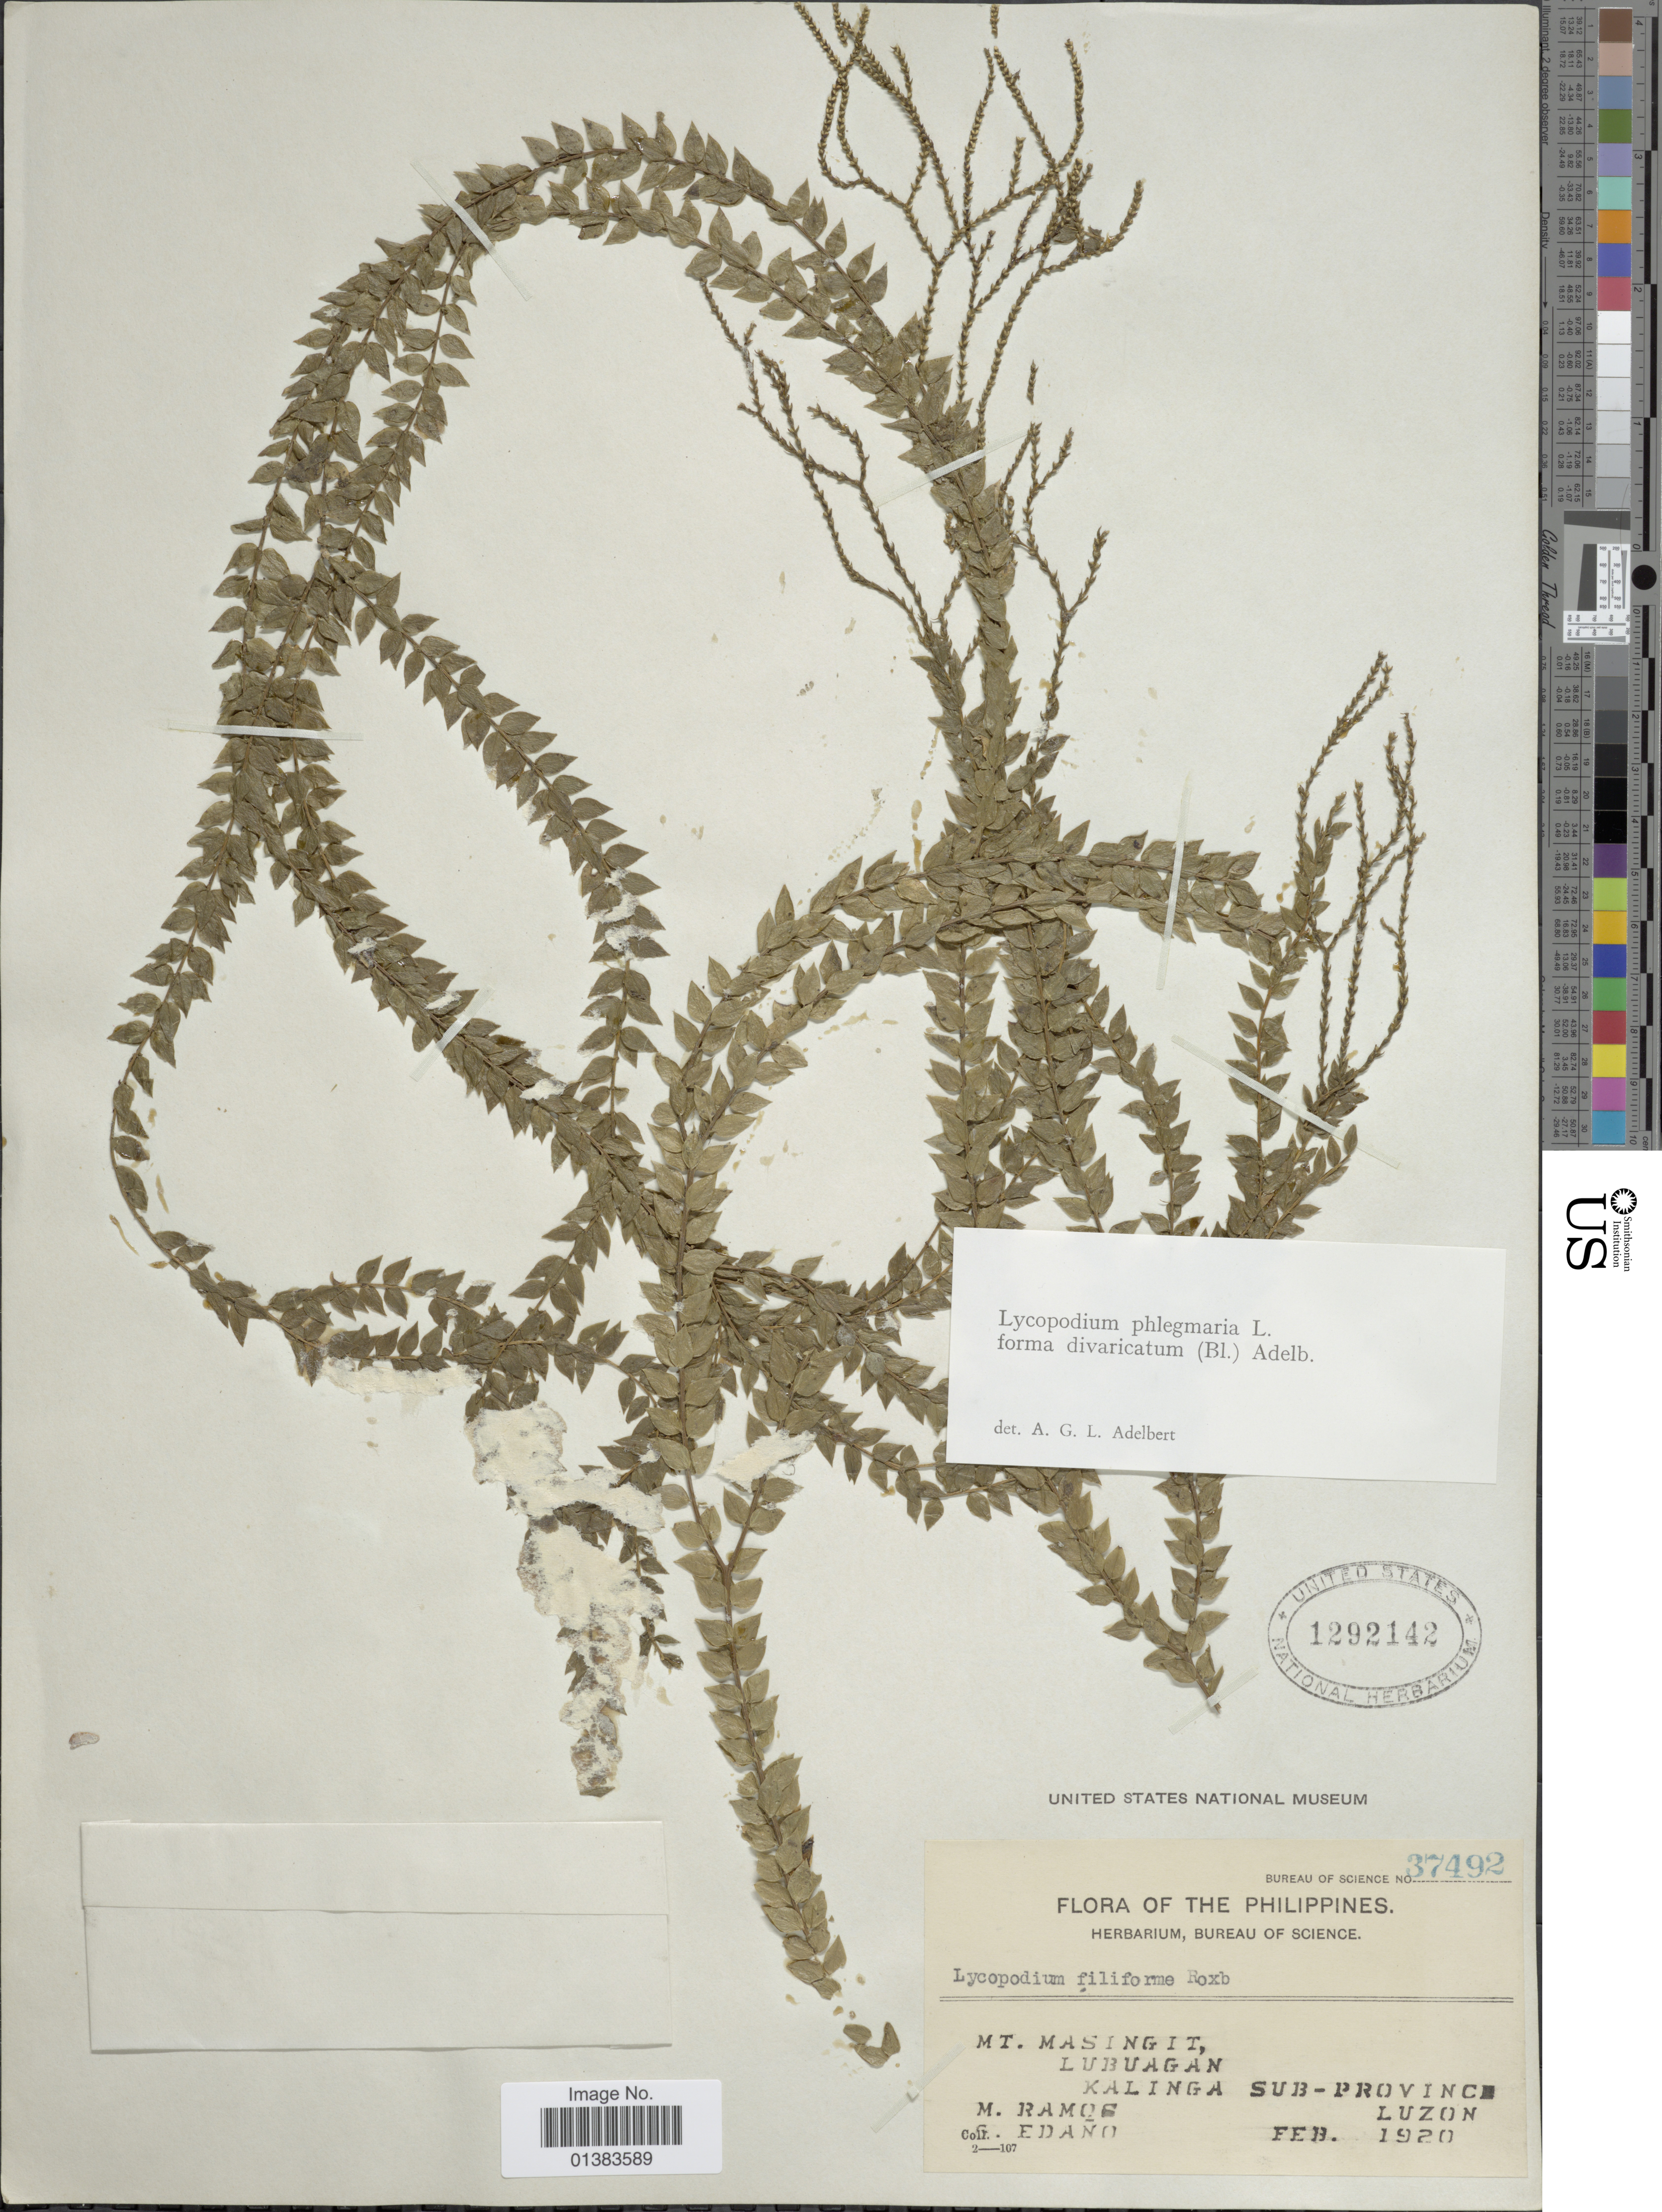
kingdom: Plantae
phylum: Tracheophyta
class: Lycopodiopsida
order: Lycopodiales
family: Lycopodiaceae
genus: Phlegmariurus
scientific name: Phlegmariurus salvinioides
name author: (Herter) Ching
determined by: Field, A. R.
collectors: M. Ramos & G. Edaño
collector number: Bureau of Science 37492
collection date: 1920-02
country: Philippines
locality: Mt. Masingit, Lubuagan, Kalinga Sub-Province, Luzon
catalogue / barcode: US 1292142